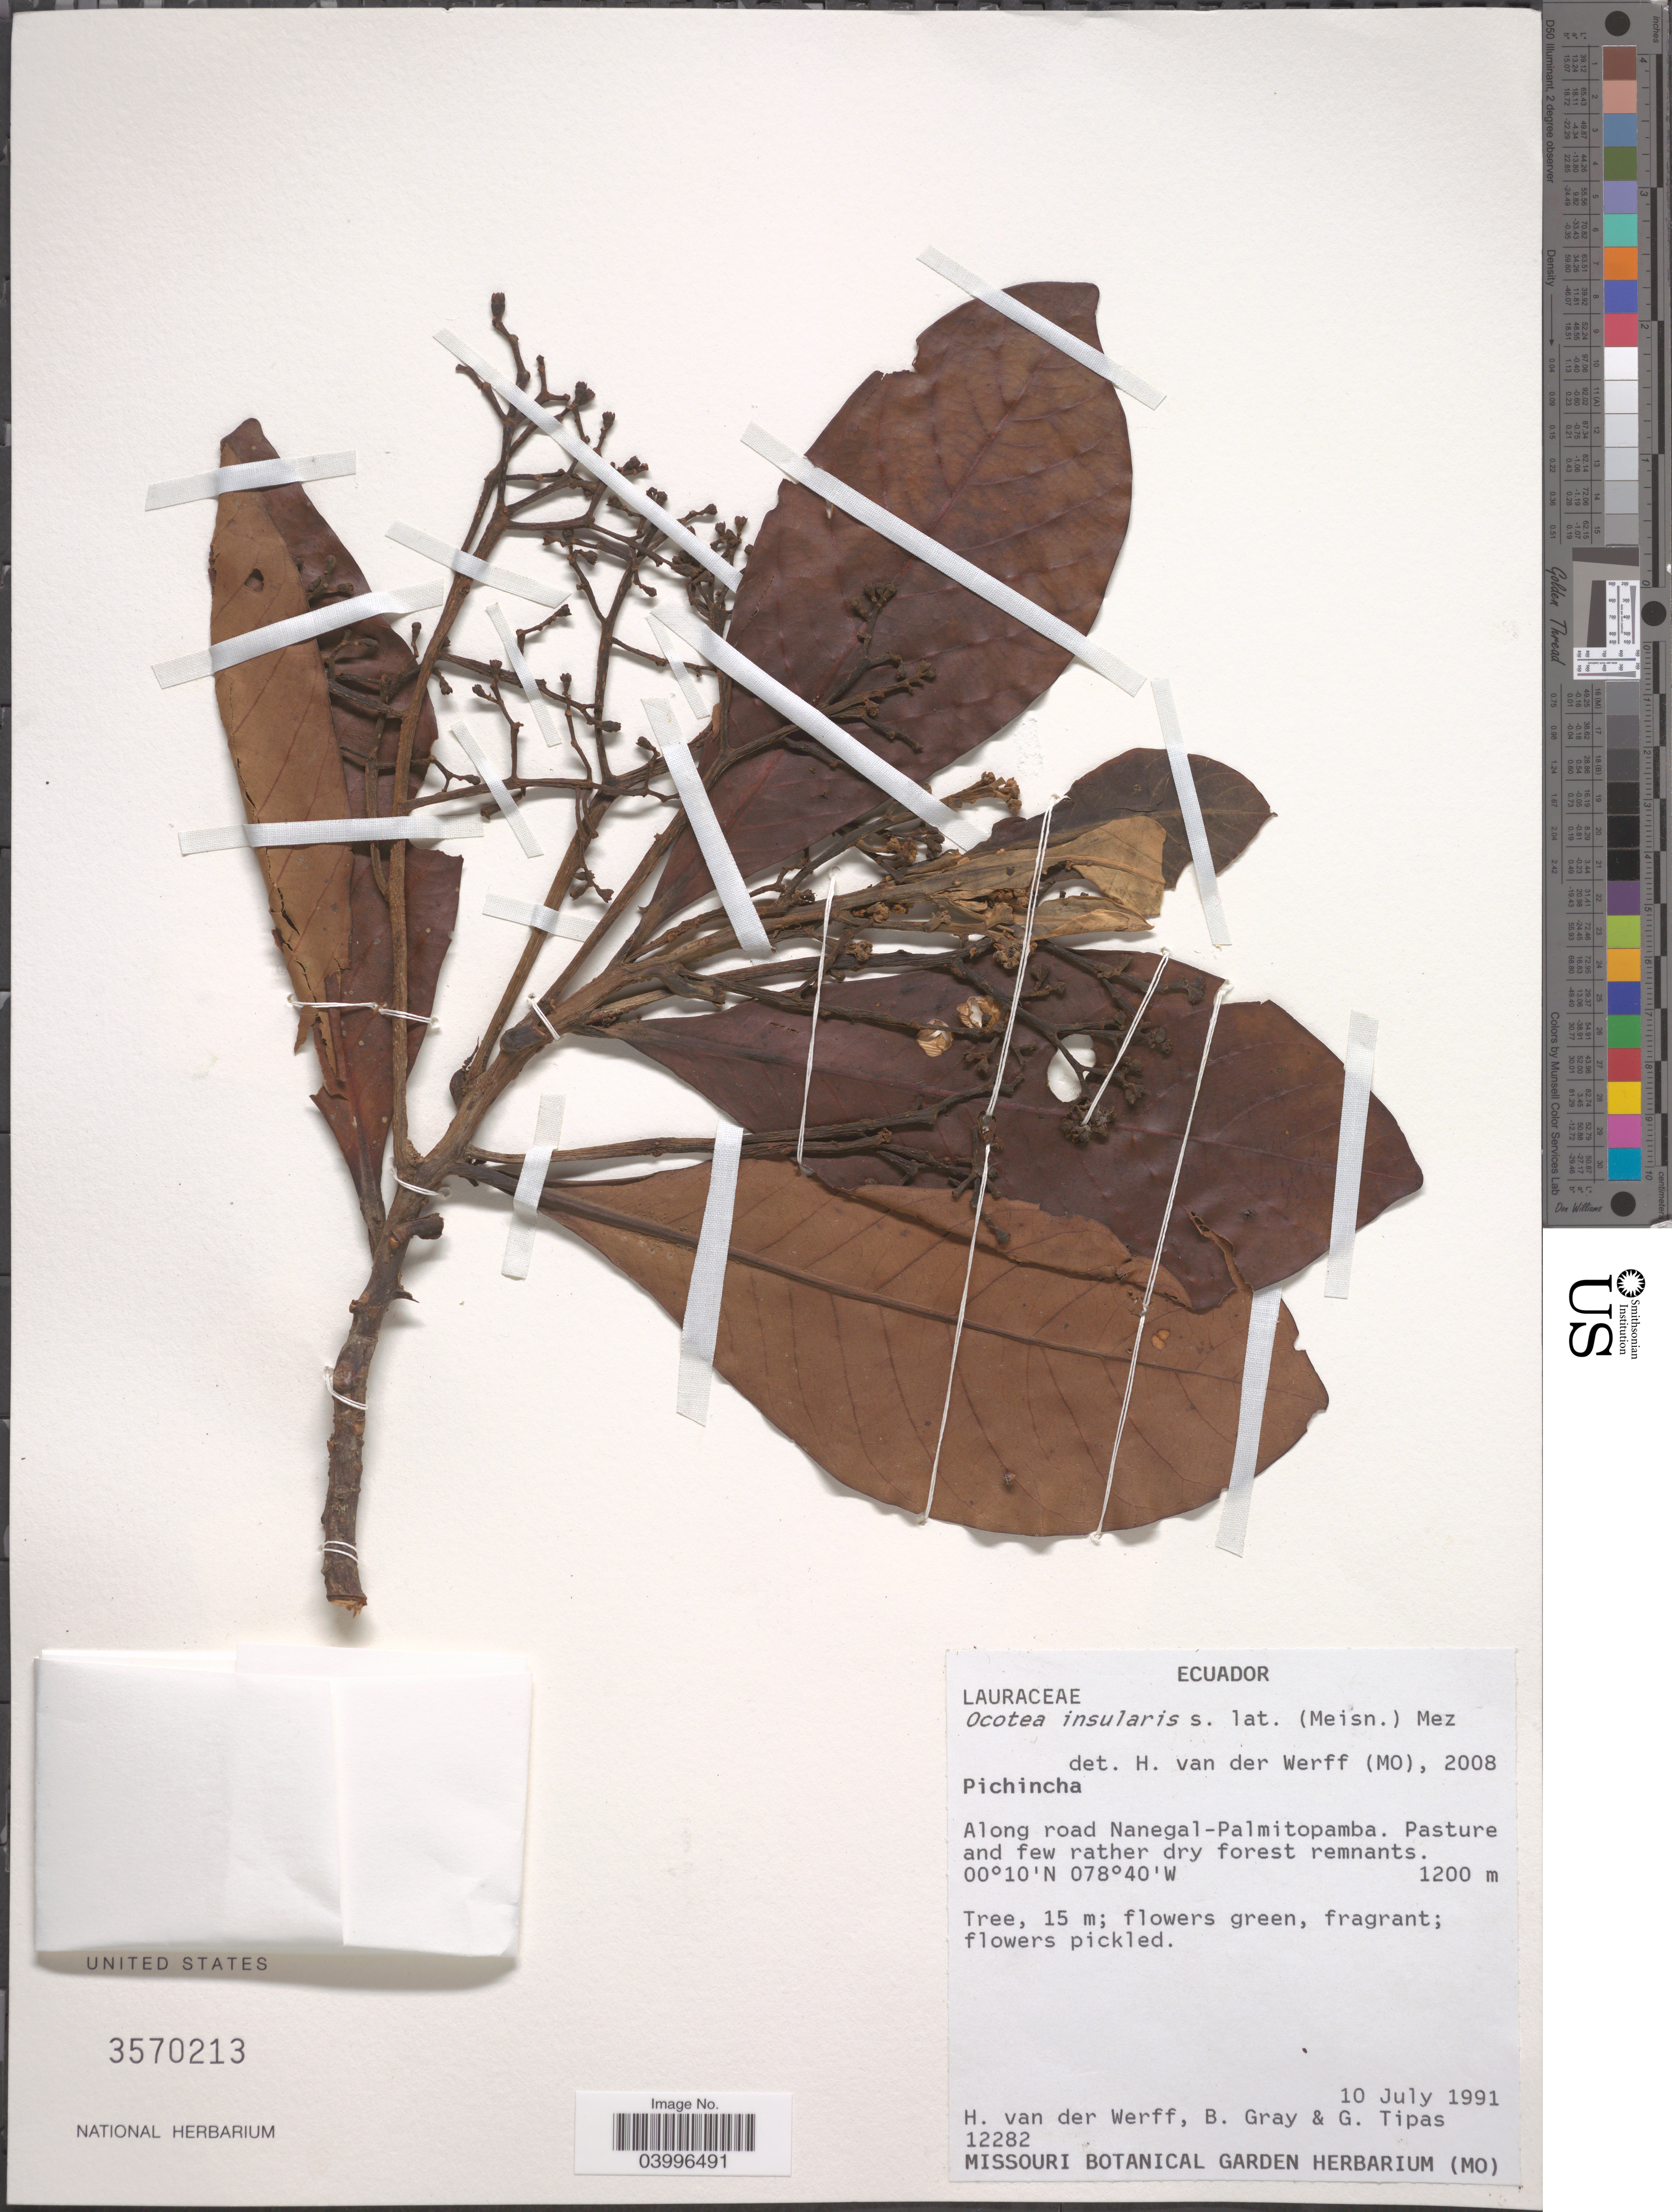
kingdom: Plantae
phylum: Tracheophyta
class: Magnoliopsida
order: Laurales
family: Lauraceae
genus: Ocotea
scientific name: Ocotea insularis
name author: (Meisn.) Mez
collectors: H. van der Werff, B. Gray & G. Tipas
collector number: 12282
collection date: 1991-07-10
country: Ecuador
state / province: Pichincha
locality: Along road Nanegal-Palmitopamba.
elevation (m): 1200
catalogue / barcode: US 3570213